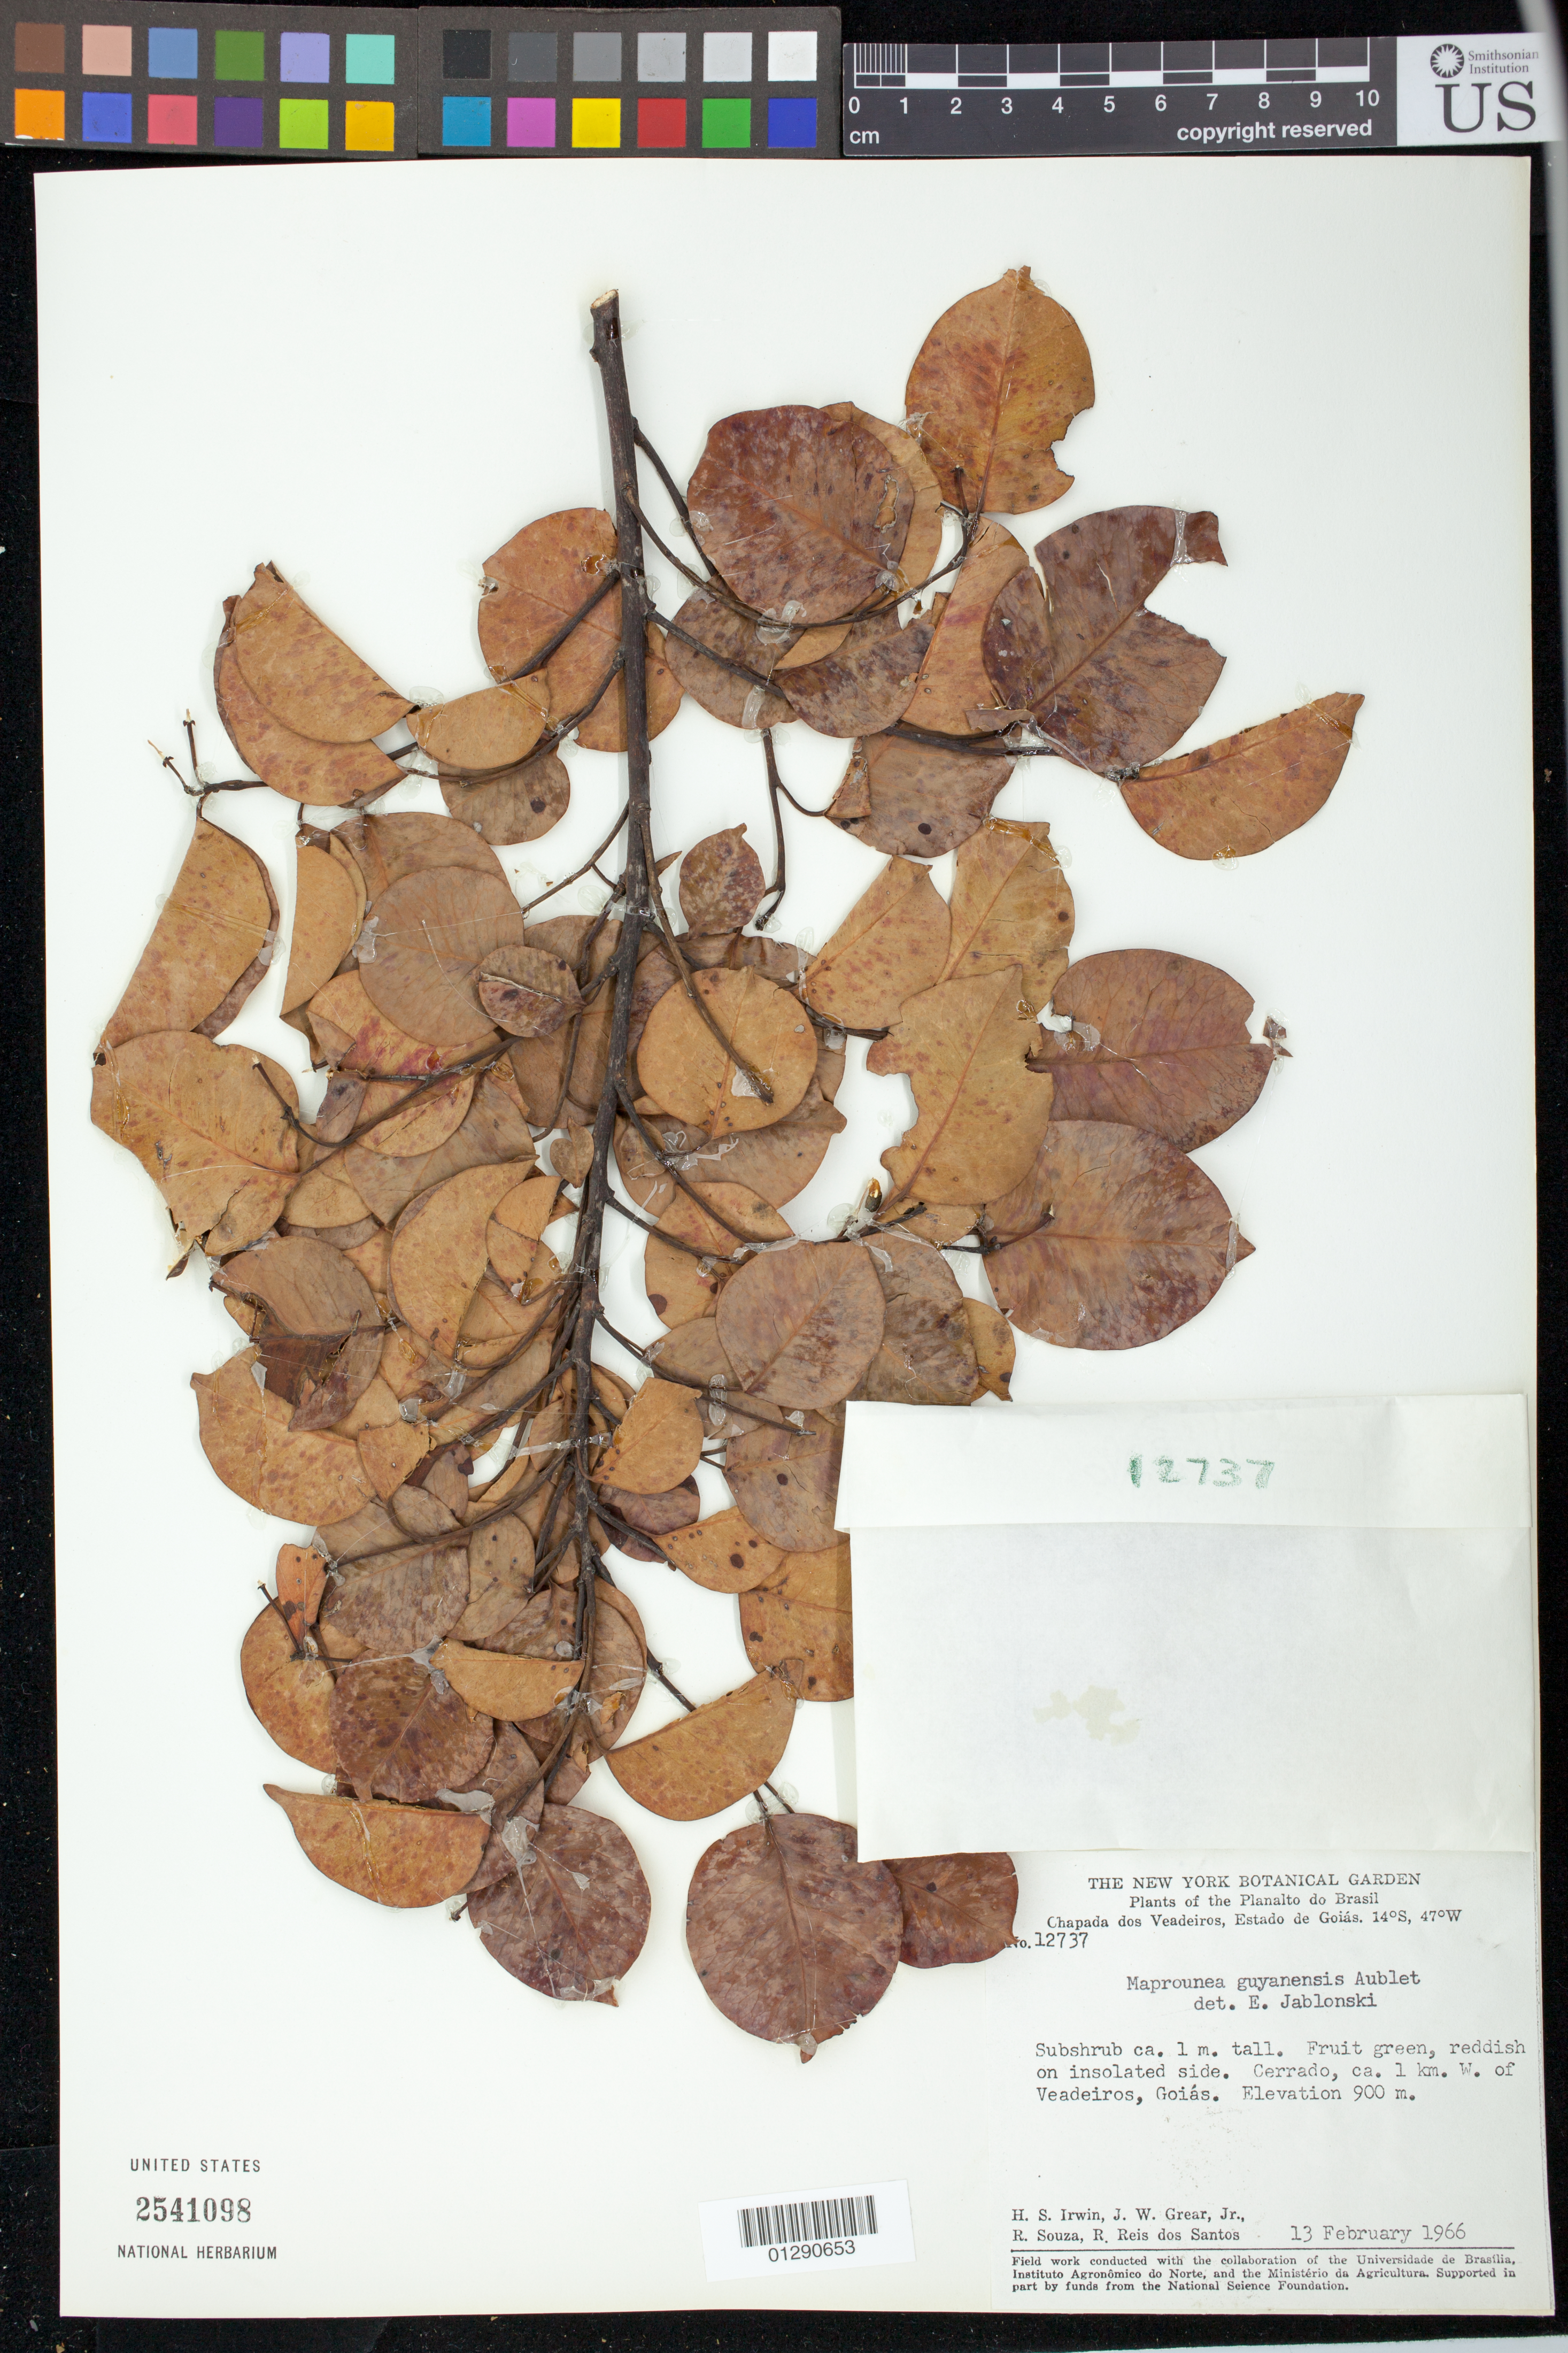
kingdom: Plantae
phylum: Tracheophyta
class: Magnoliopsida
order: Malpighiales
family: Euphorbiaceae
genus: Maprounea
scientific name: Maprounea guianensis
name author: Aubl.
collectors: H. Irwin, J. W. Grear, R. Souza & R. Reis dos Santos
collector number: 12737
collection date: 1966-02-13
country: Brazil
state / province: Goias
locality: Veadeiros Uplands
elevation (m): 900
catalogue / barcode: US 2541098